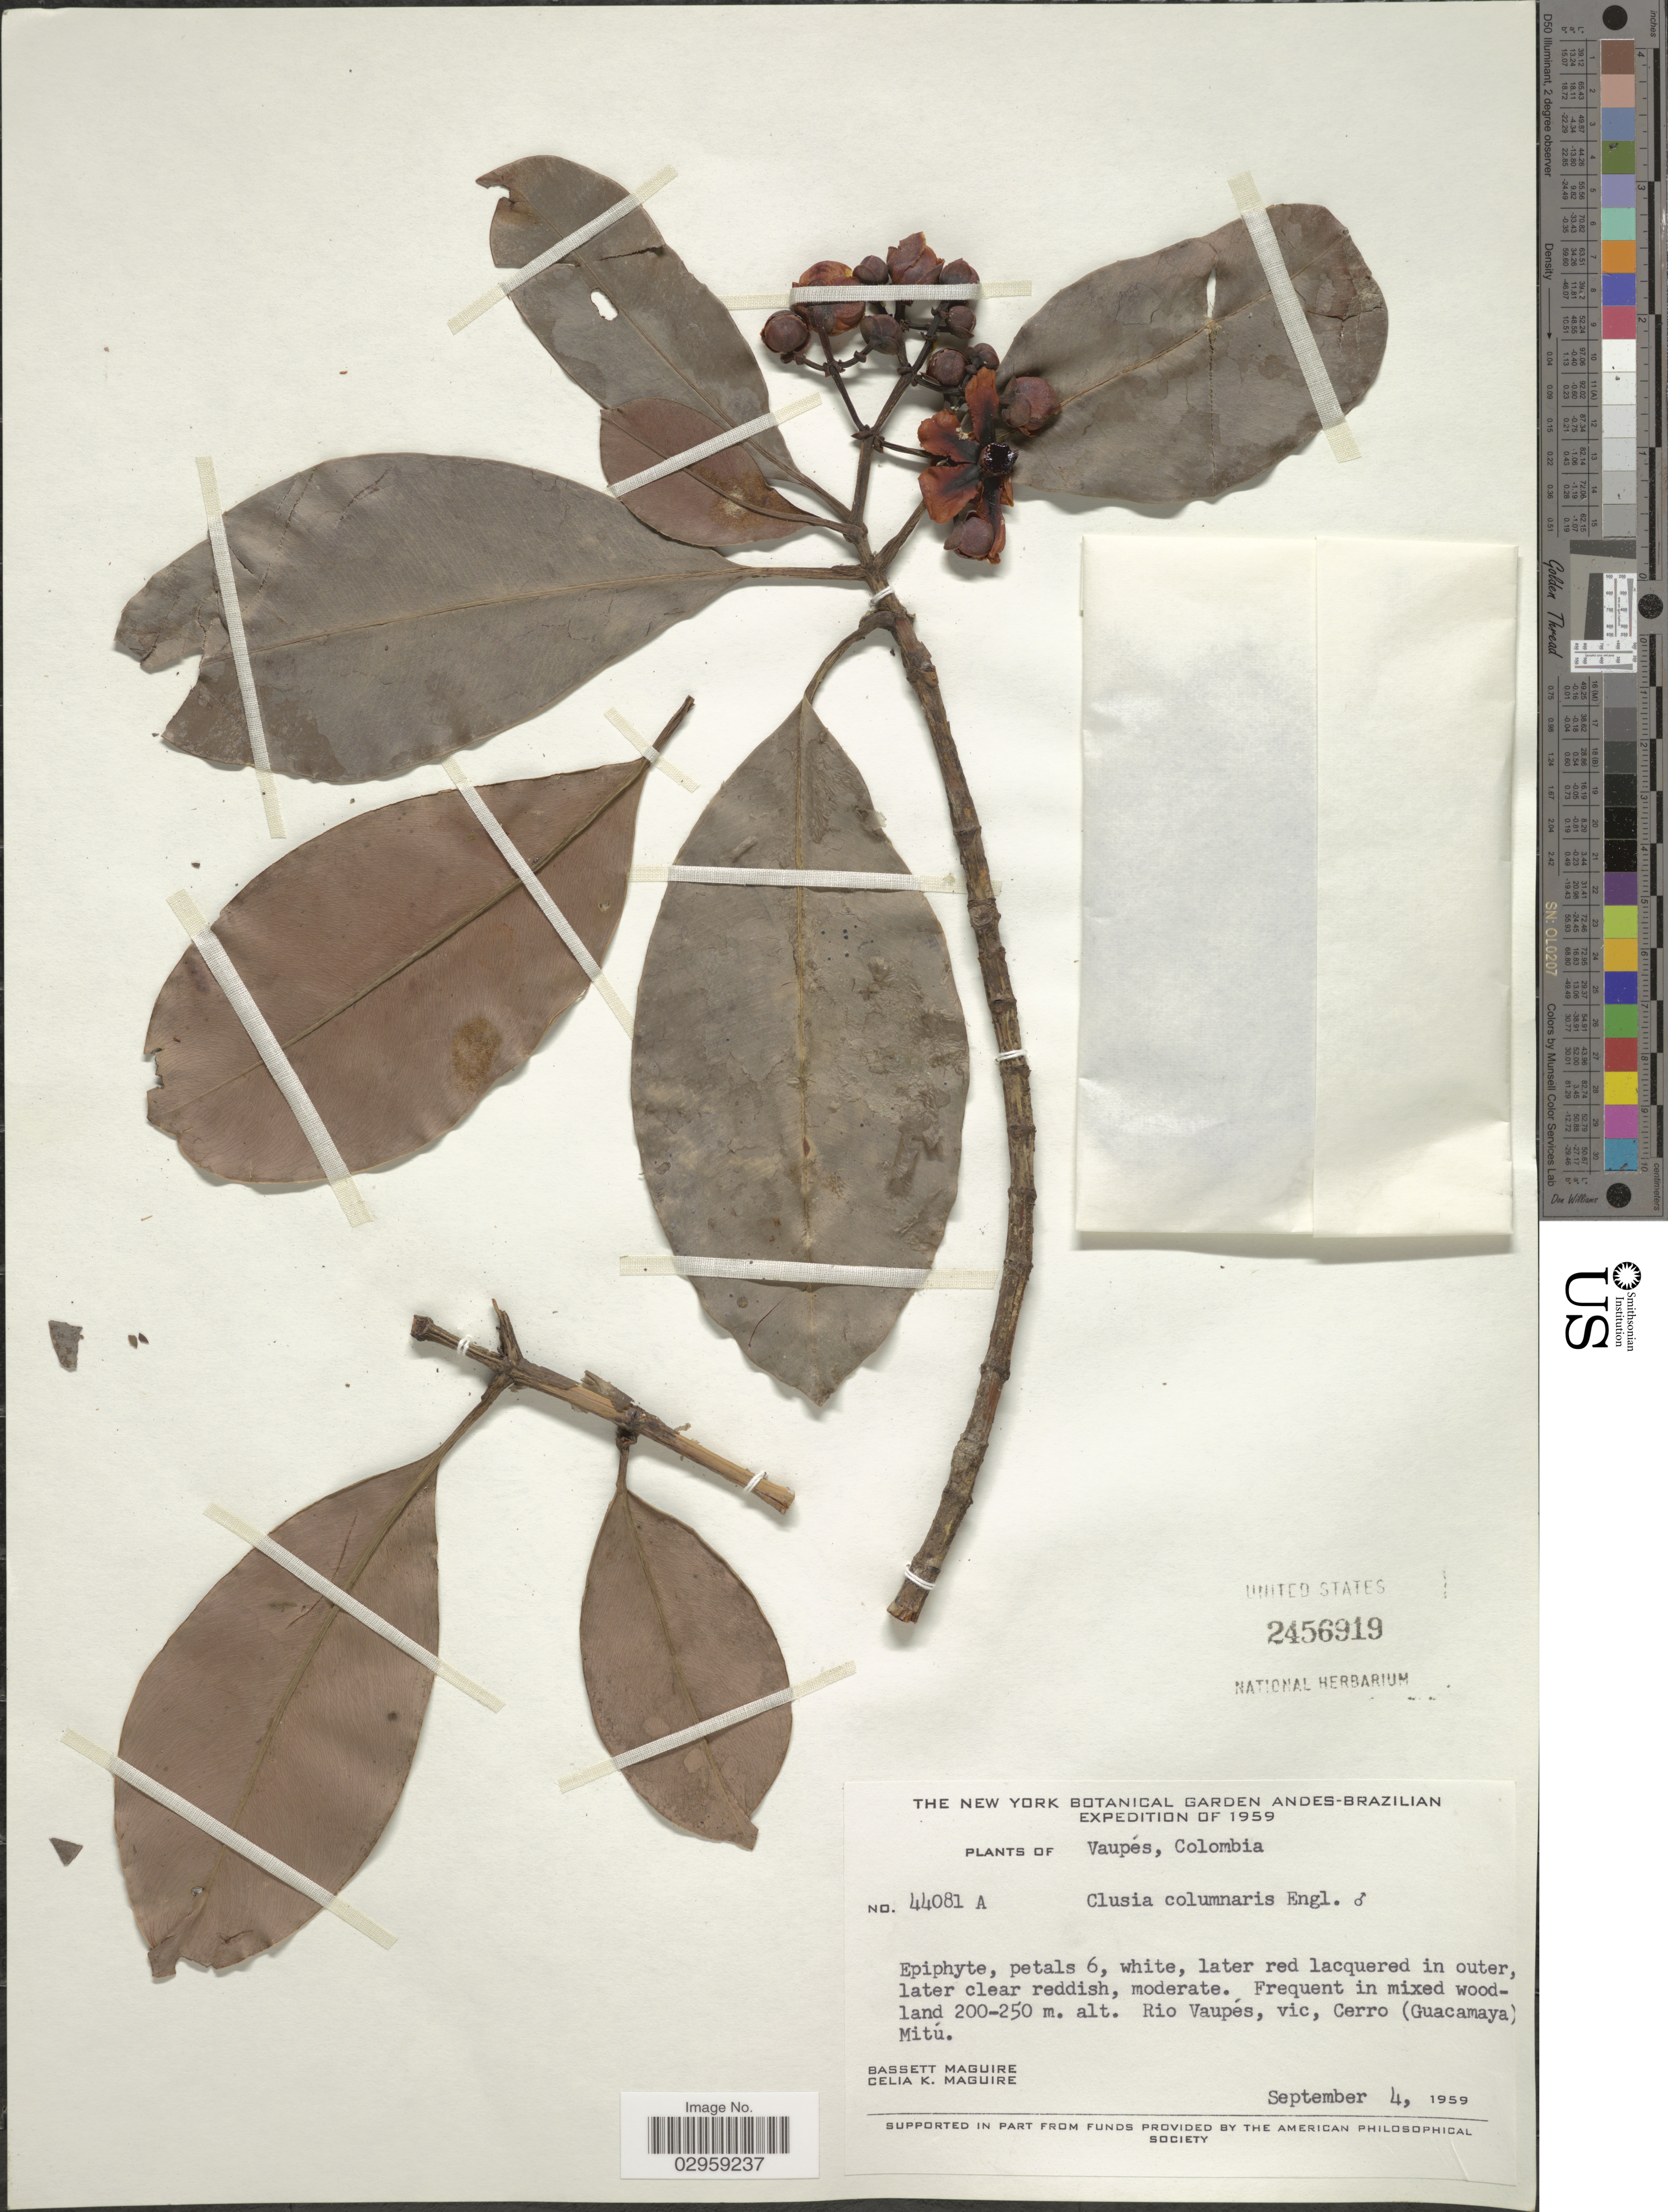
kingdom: Plantae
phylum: Tracheophyta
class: Magnoliopsida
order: Malpighiales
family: Clusiaceae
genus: Clusia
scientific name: Clusia columnaris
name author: Engl.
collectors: B. Maguire & C. K. Maguire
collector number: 44081A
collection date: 1959-09-04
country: Colombia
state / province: Vaupés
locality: Rio Vaupés, vic, Cerro (Guacamaya) Mitu.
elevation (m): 200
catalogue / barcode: US 2456919